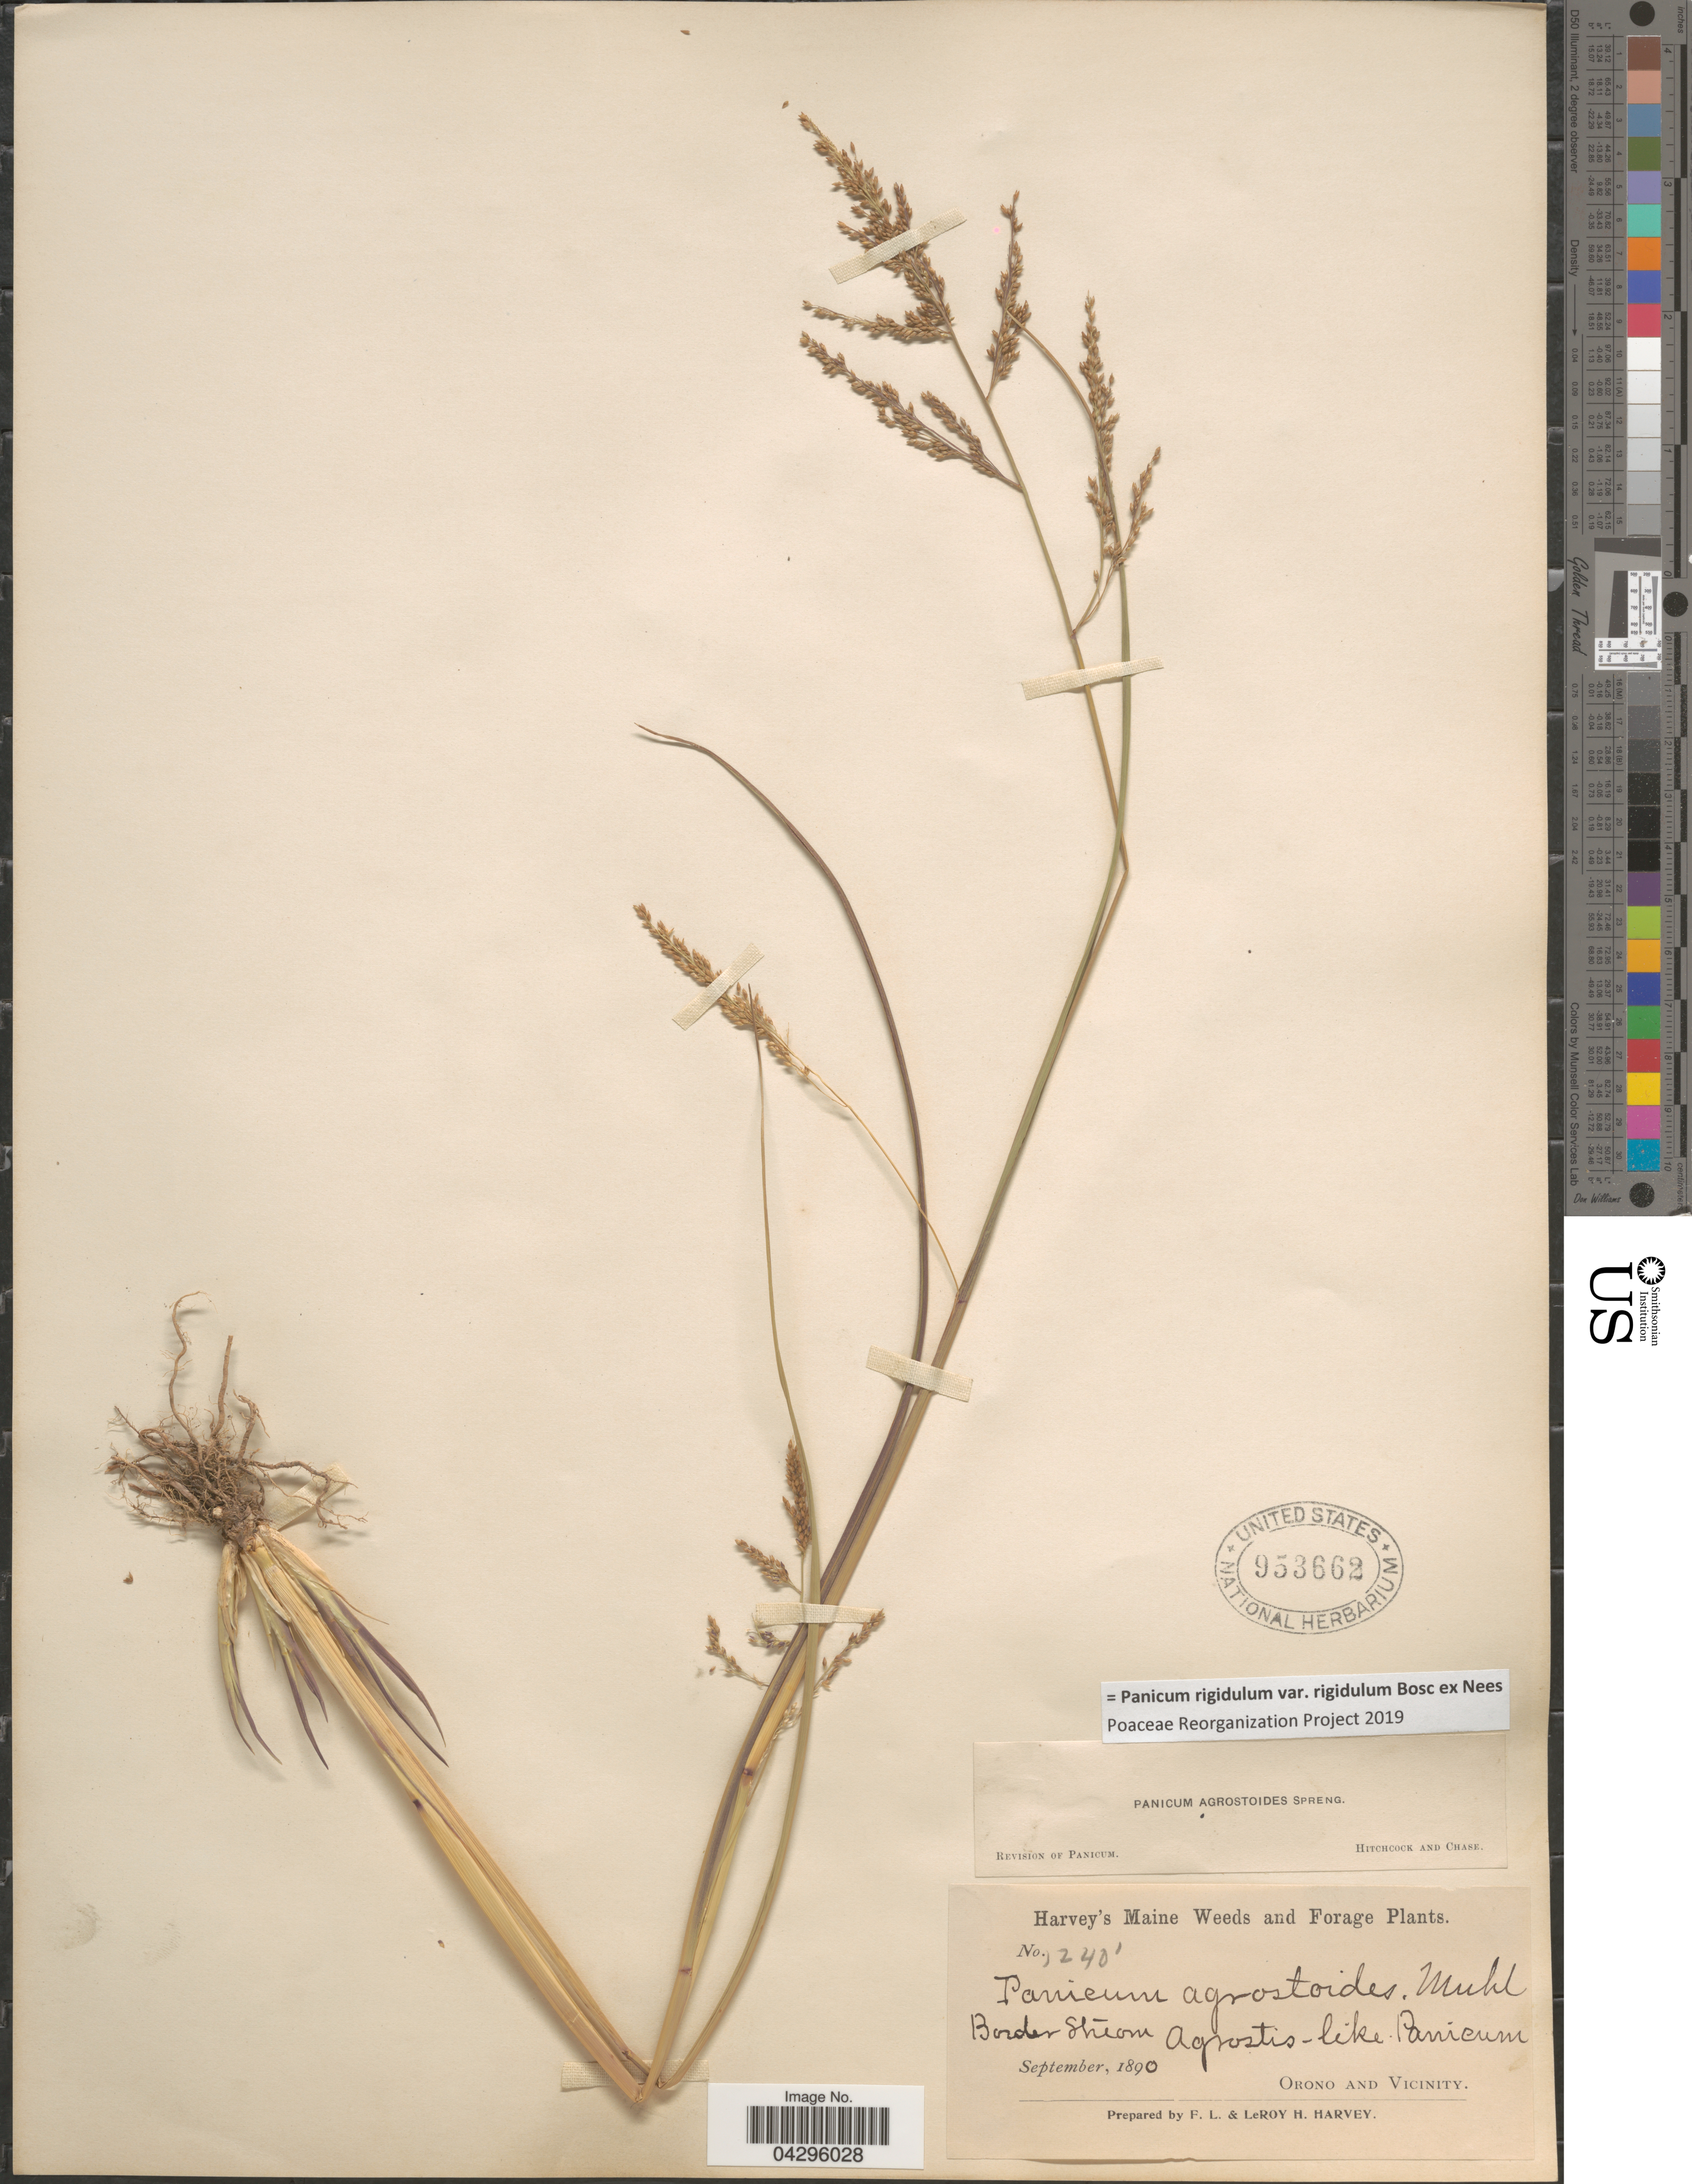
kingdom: Plantae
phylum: Tracheophyta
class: Liliopsida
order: Poales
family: Poaceae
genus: Panicum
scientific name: Panicum rigidulum var. rigidulum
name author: Bosc ex Nees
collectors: F. L. Harvey & L. H. Harvey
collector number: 1240*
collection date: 1890-09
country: United States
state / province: Maine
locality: Orono and Vicinity.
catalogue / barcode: US 953662